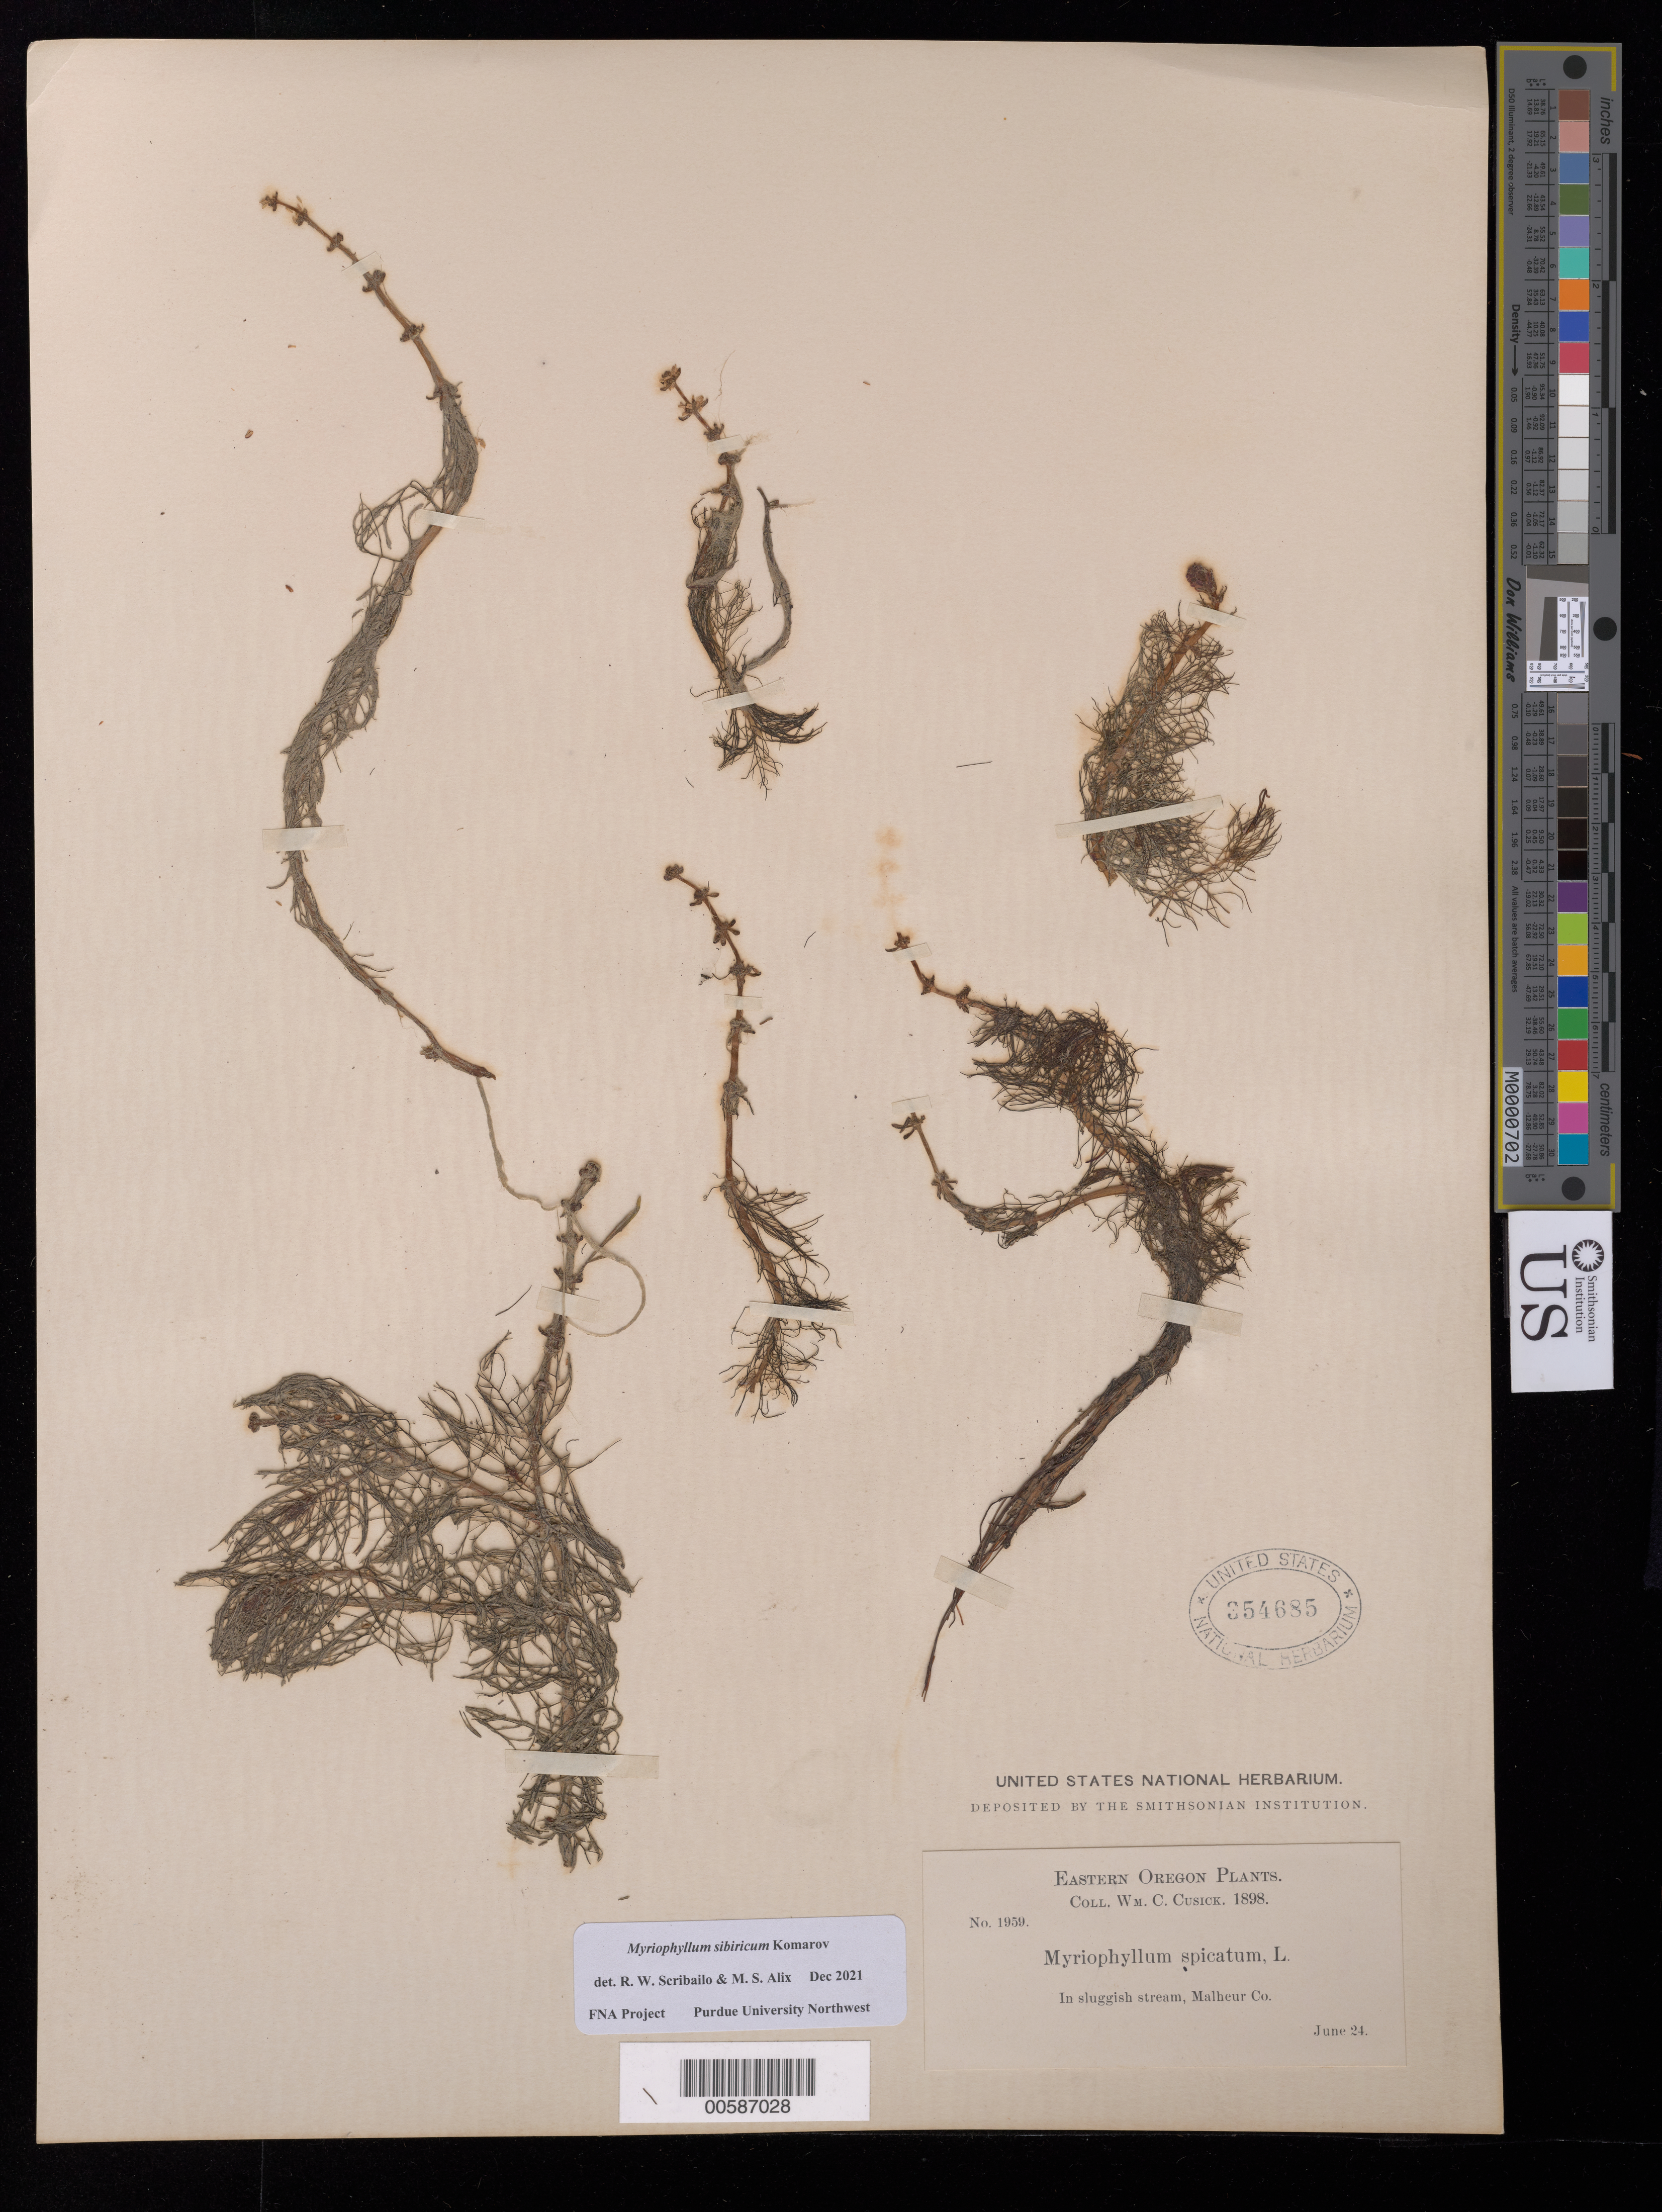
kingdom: Plantae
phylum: Tracheophyta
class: Magnoliopsida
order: Saxifragales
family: Haloragaceae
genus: Myriophyllum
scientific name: Myriophyllum sibiricum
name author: Kom.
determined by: Scribailo, R. W.; Alix, M. S.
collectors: W. C. Cusick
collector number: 1959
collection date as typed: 24 Jun 1898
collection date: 1898-06-24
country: United States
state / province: Oregon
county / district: Malheur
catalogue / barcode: US 354685